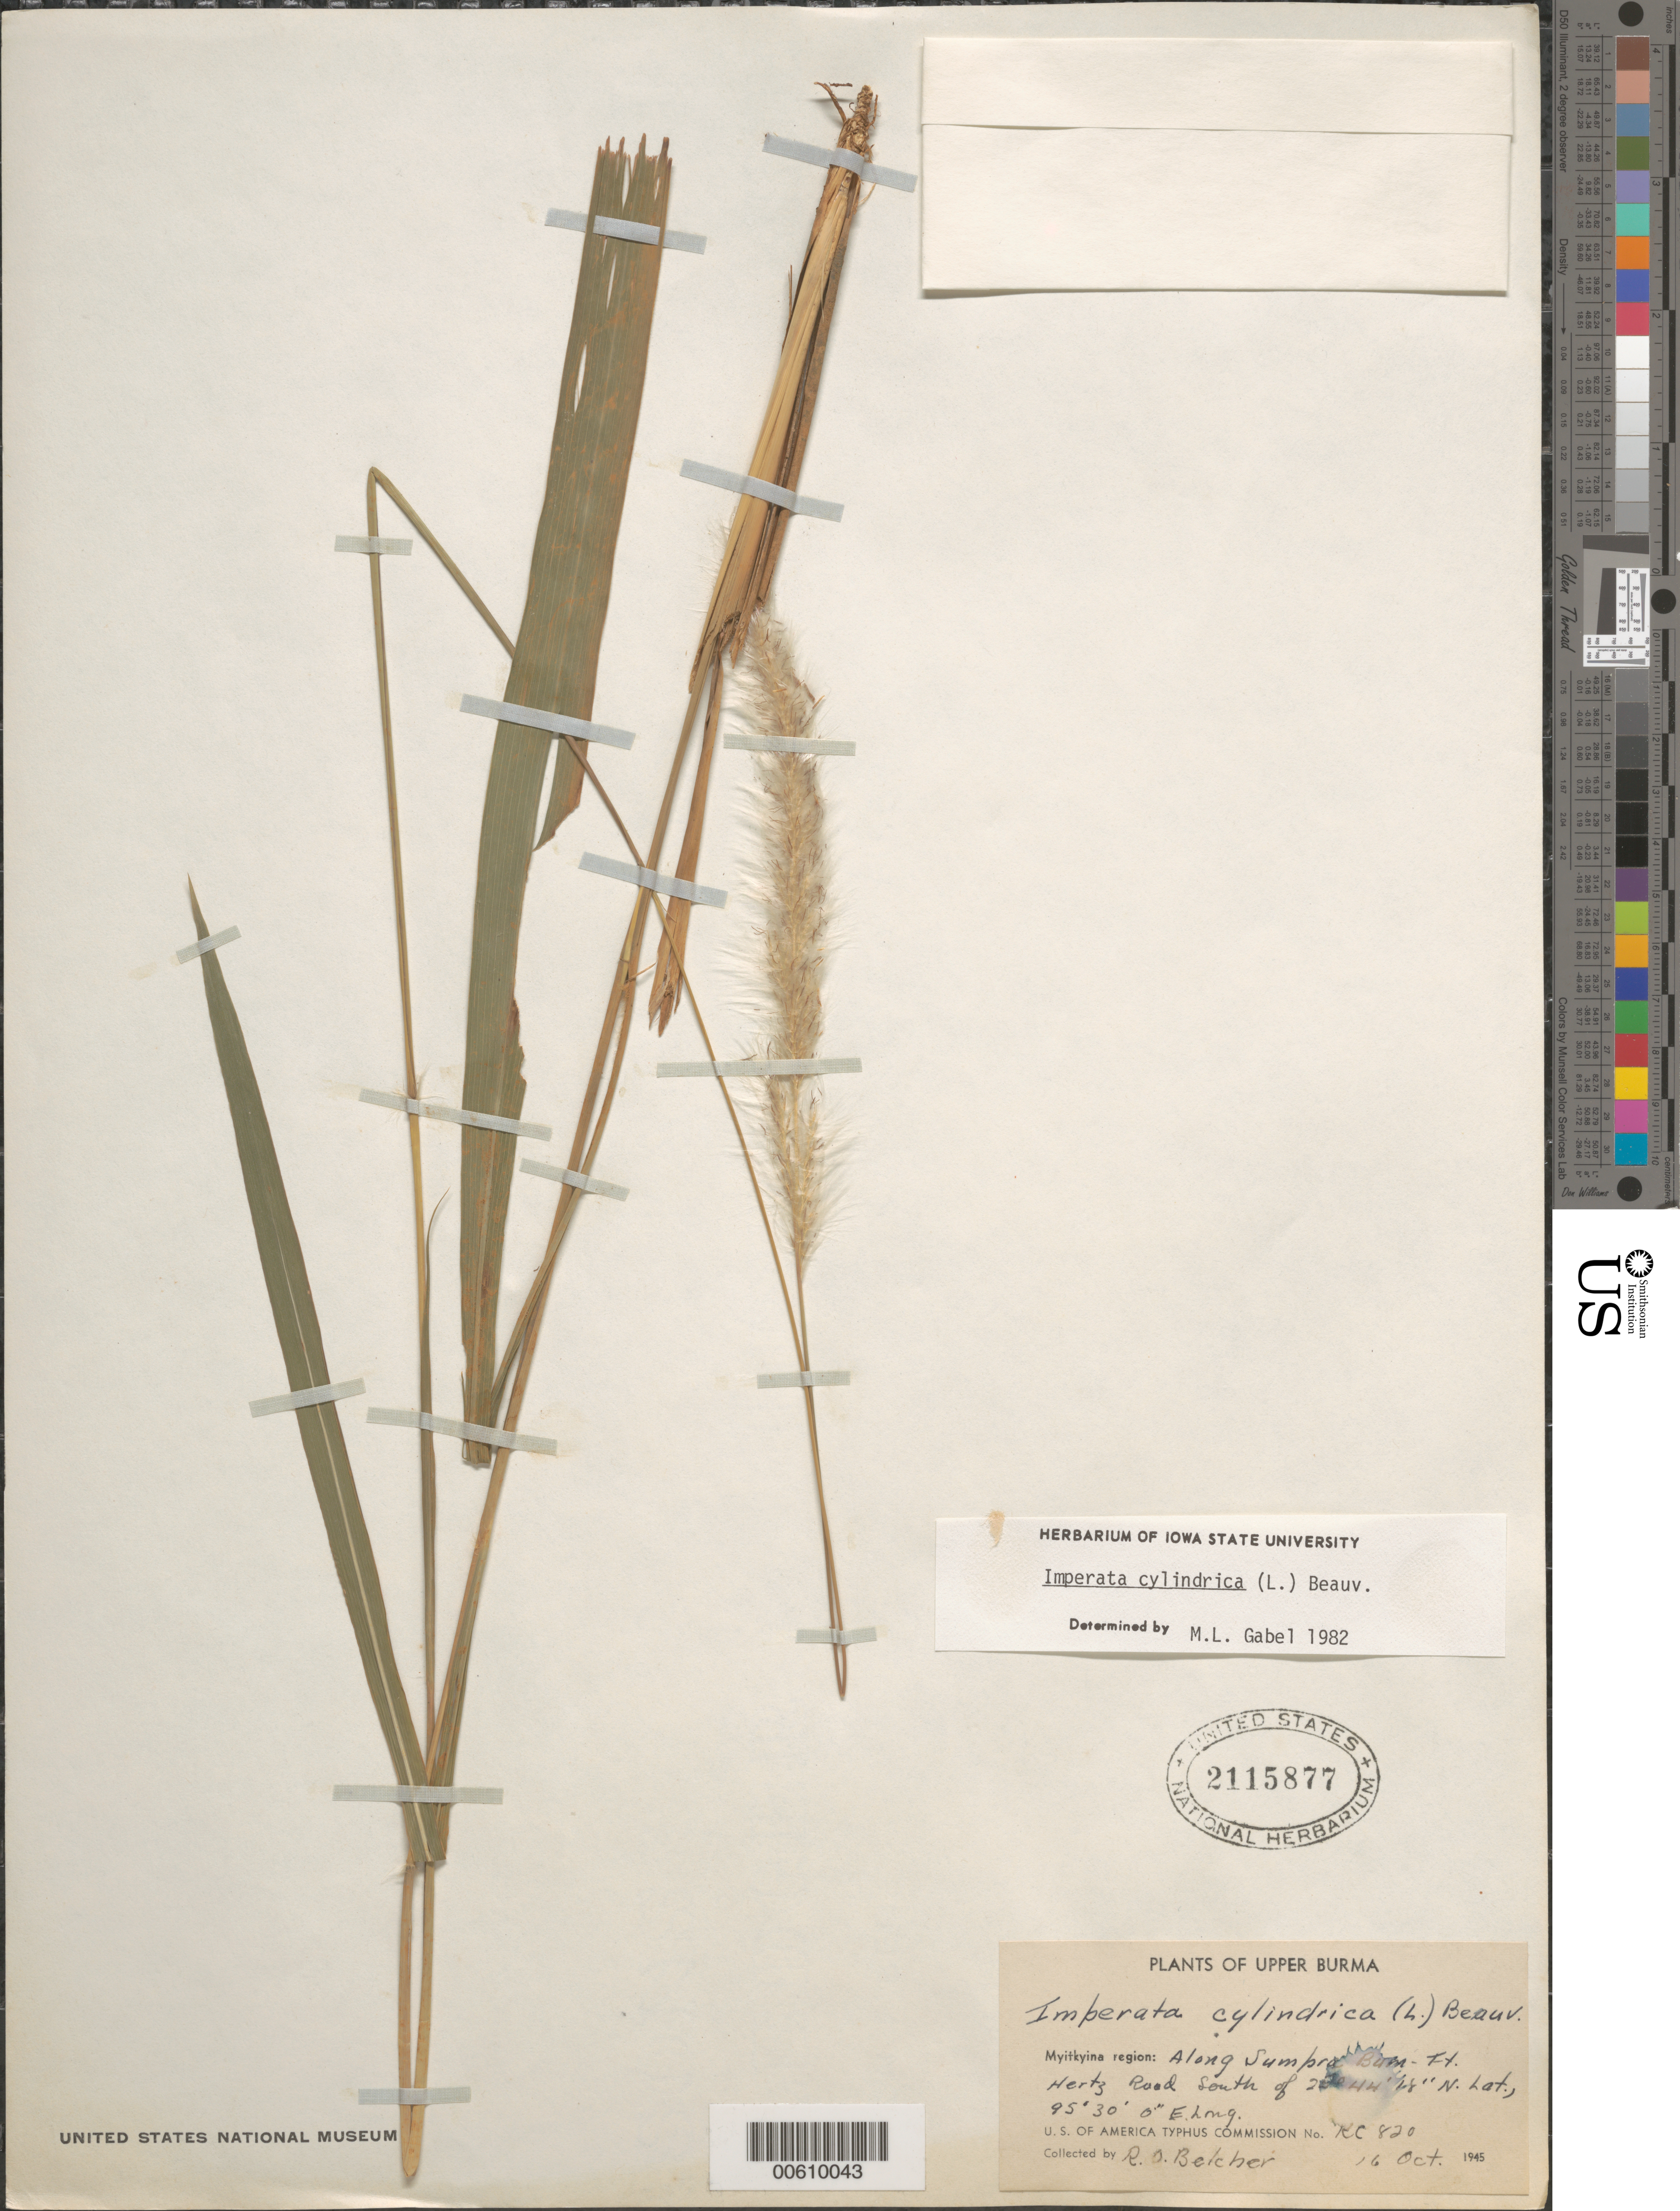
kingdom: Plantae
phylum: Tracheophyta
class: Liliopsida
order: Poales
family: Poaceae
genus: Imperata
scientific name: Imperata cylindrica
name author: (L.) P. Beauv.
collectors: R. Belcher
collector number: KC 820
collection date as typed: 16 Oct 1945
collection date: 1945-10-16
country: Myanmar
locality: Upper Burma, Myitkyina, Along Supra Bum - Ft. Hertz Road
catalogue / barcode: US 2115877